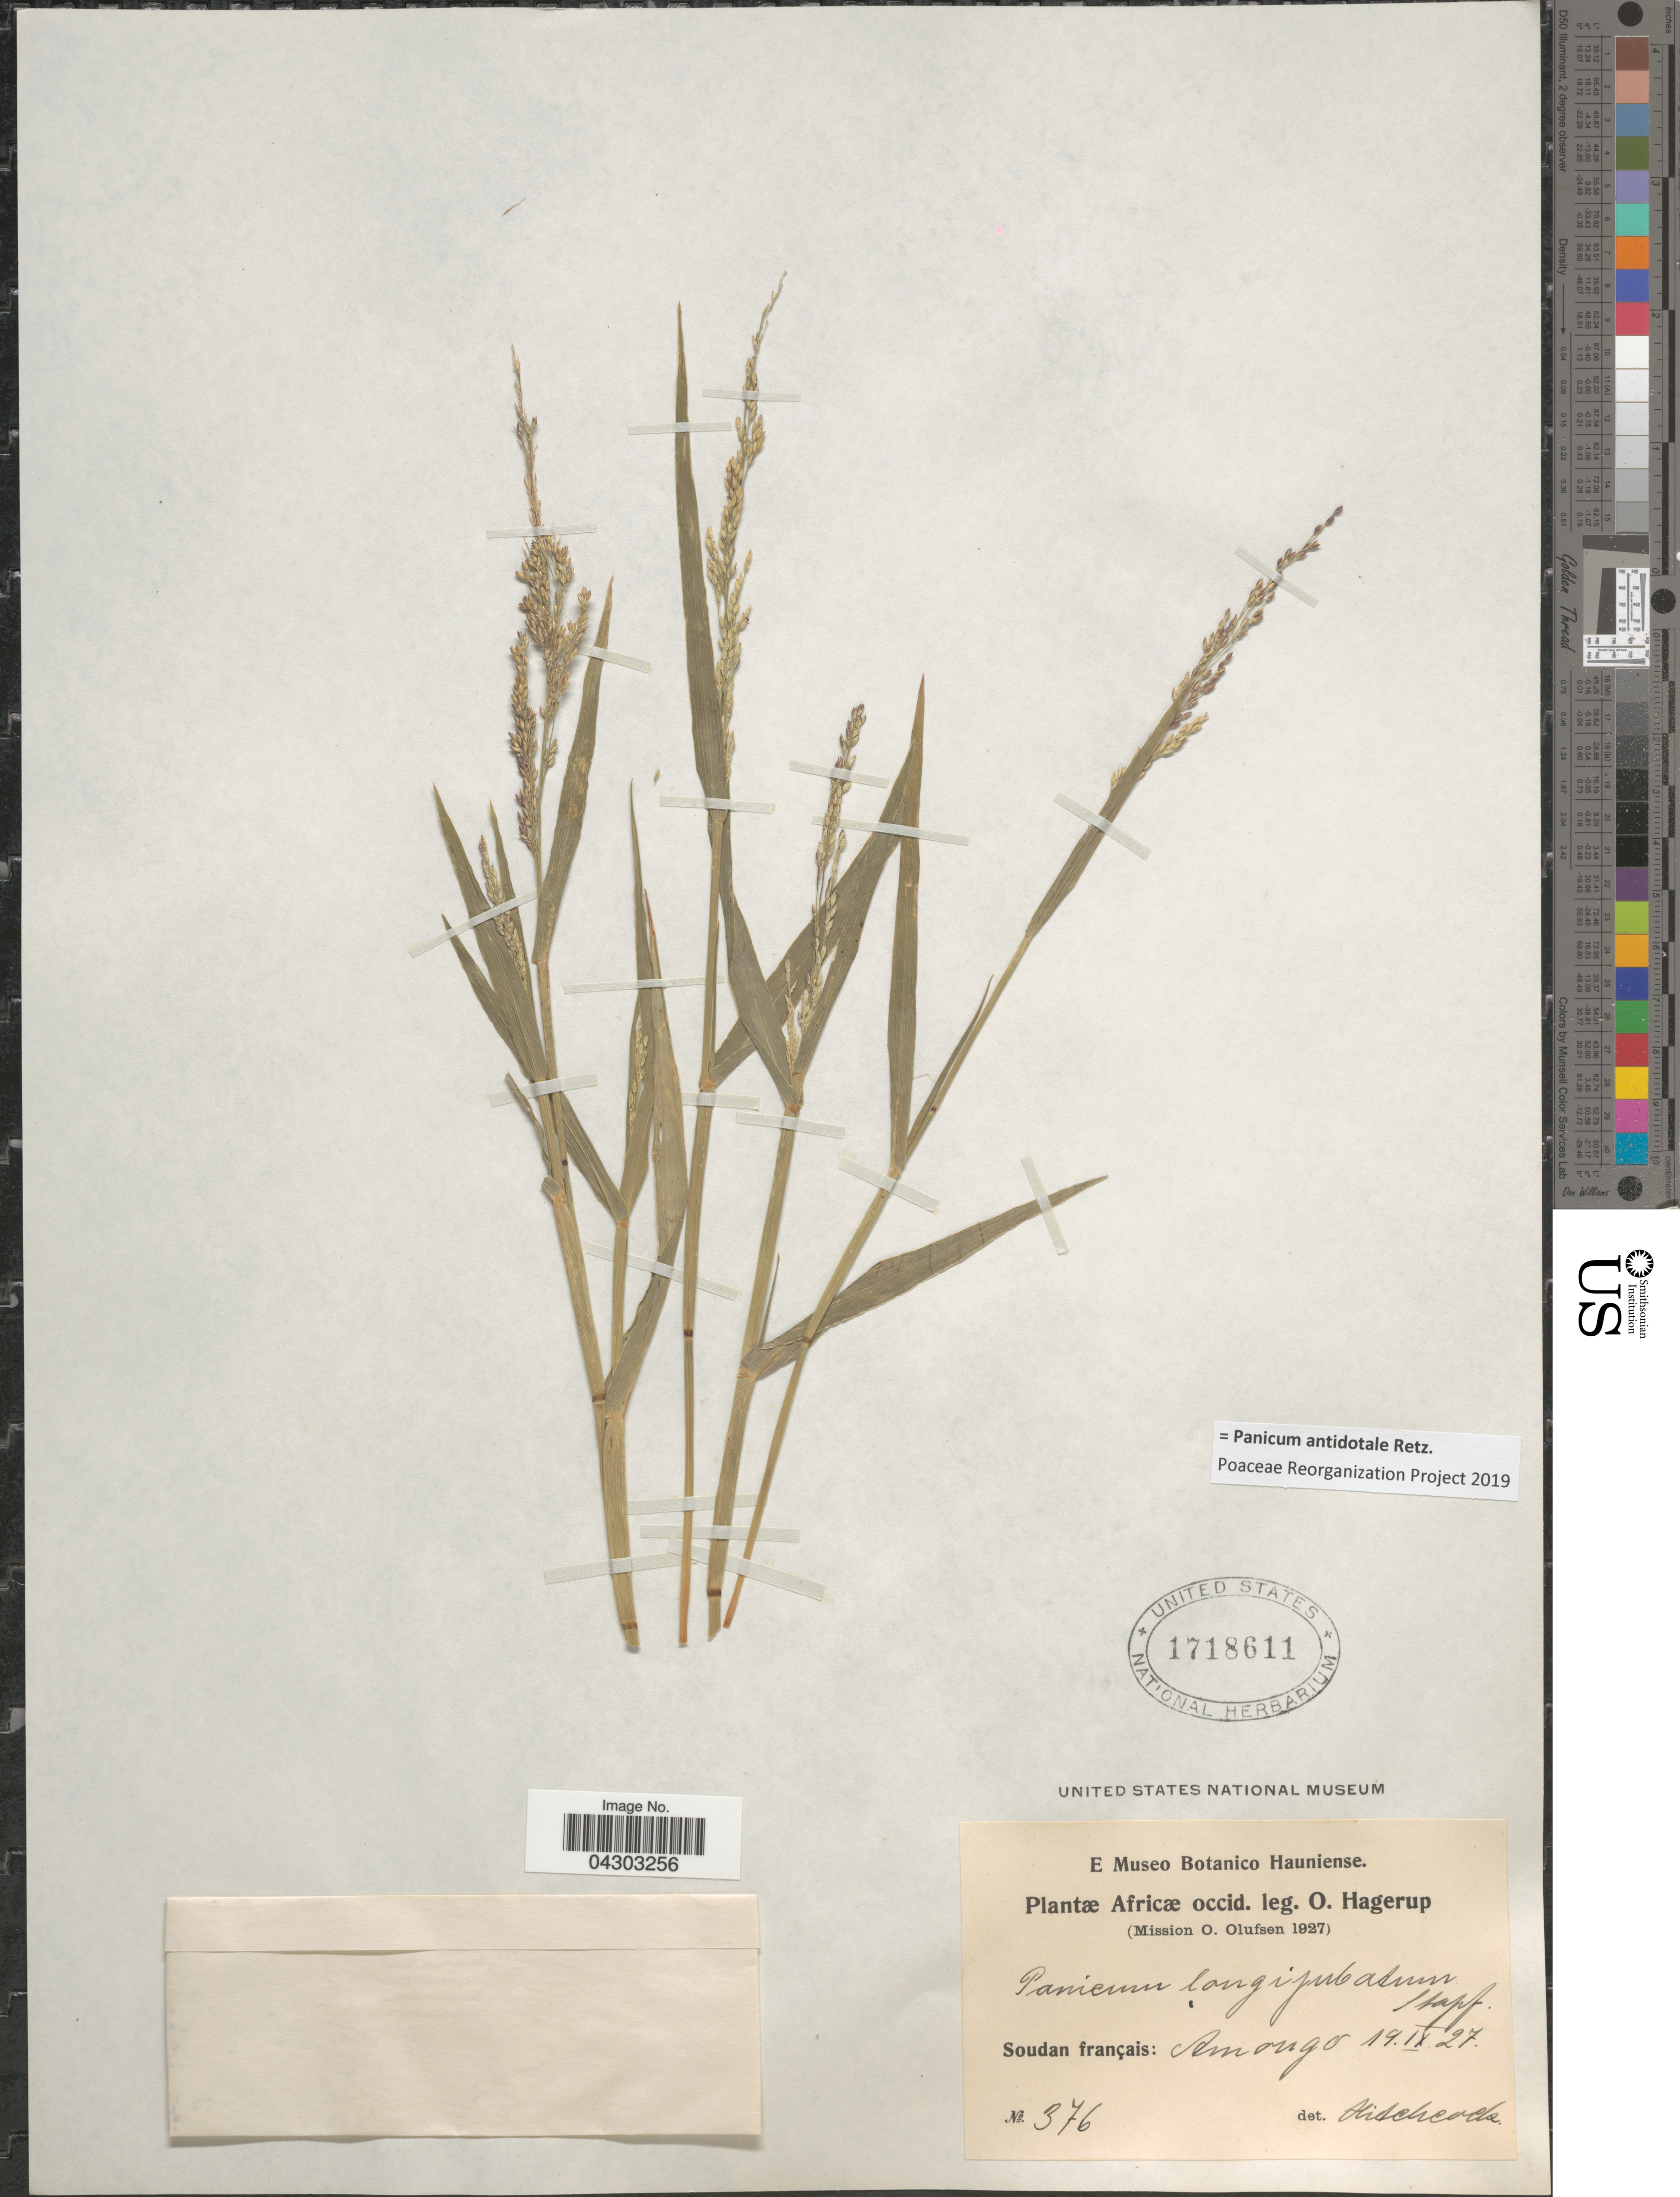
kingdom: Plantae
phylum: Tracheophyta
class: Liliopsida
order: Poales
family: Poaceae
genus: Panicum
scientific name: Panicum antidotale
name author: Retz.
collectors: O. Hagerup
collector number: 376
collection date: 1927-09-19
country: Mali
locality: Africæ occid. Soudan français: Ansongo.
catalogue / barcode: US 1718611